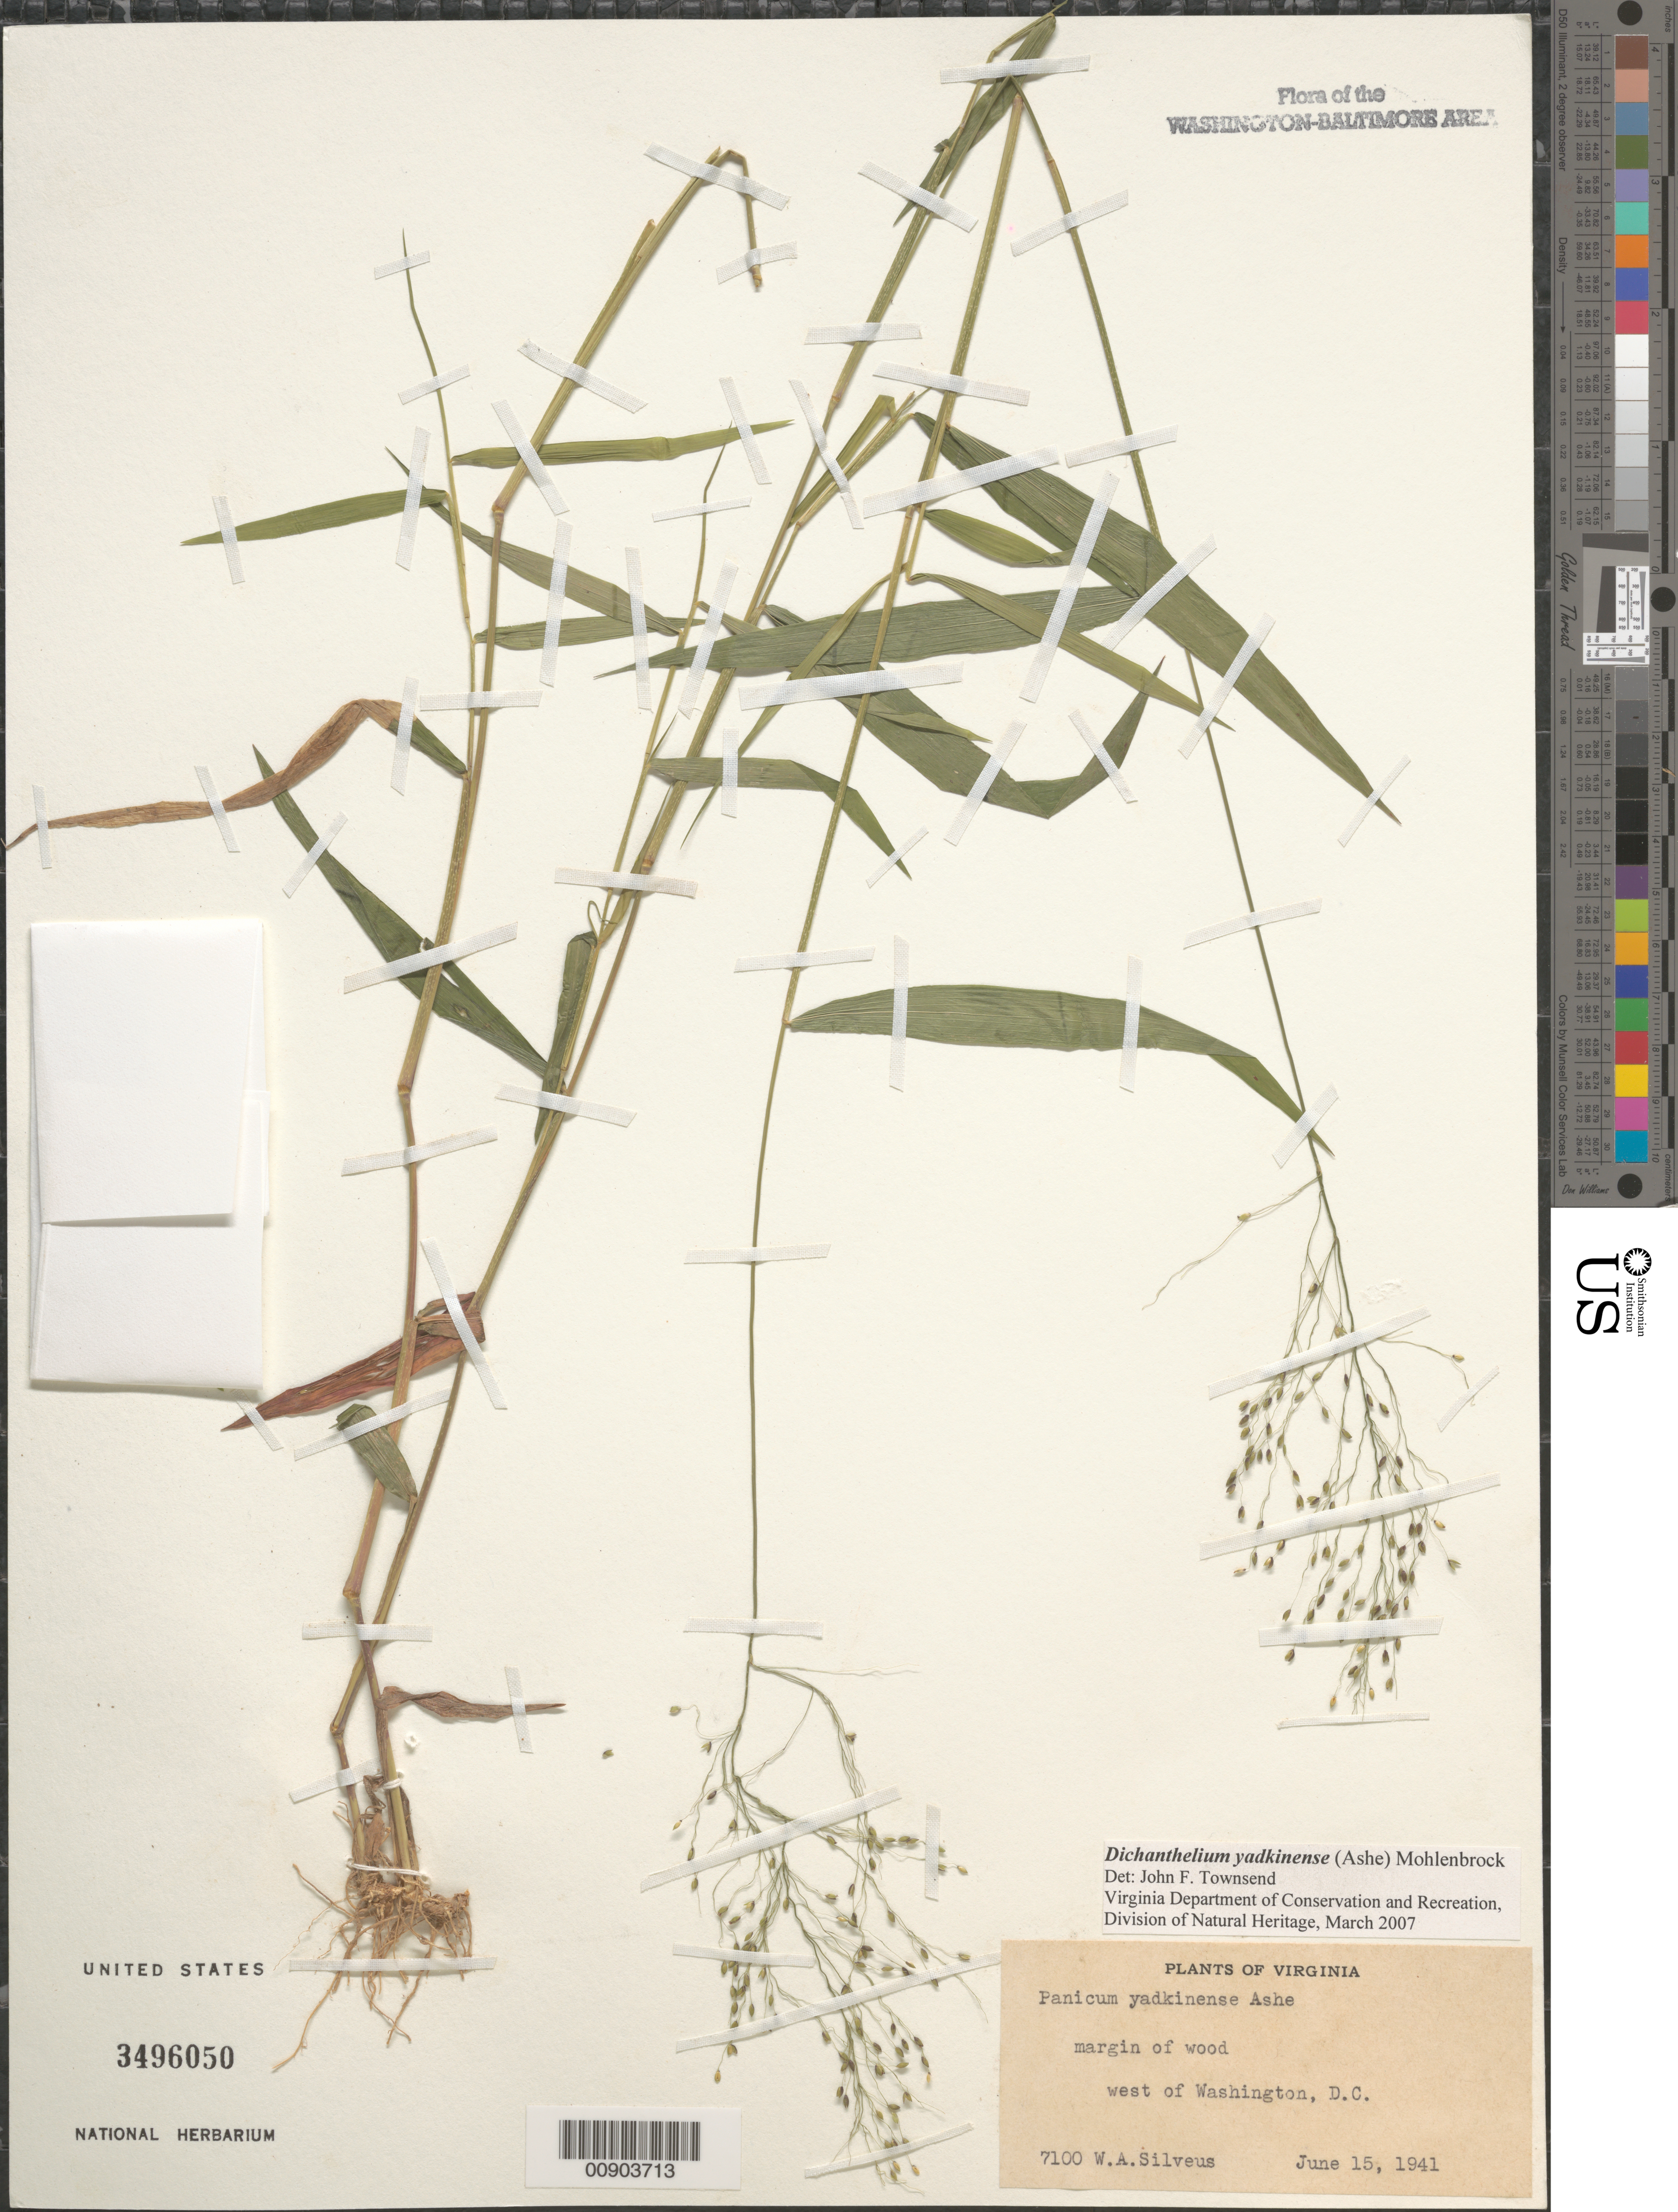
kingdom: Plantae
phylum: Tracheophyta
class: Liliopsida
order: Poales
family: Poaceae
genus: Dichanthelium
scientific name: Dichanthelium yadkinense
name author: (Ashe) Mohlenbr.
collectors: W. Silveus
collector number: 7100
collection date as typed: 15 Jun 1941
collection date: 1941-06-15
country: United States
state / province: Virginia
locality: West of Washington, DC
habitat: margin of wood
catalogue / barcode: US 3496050